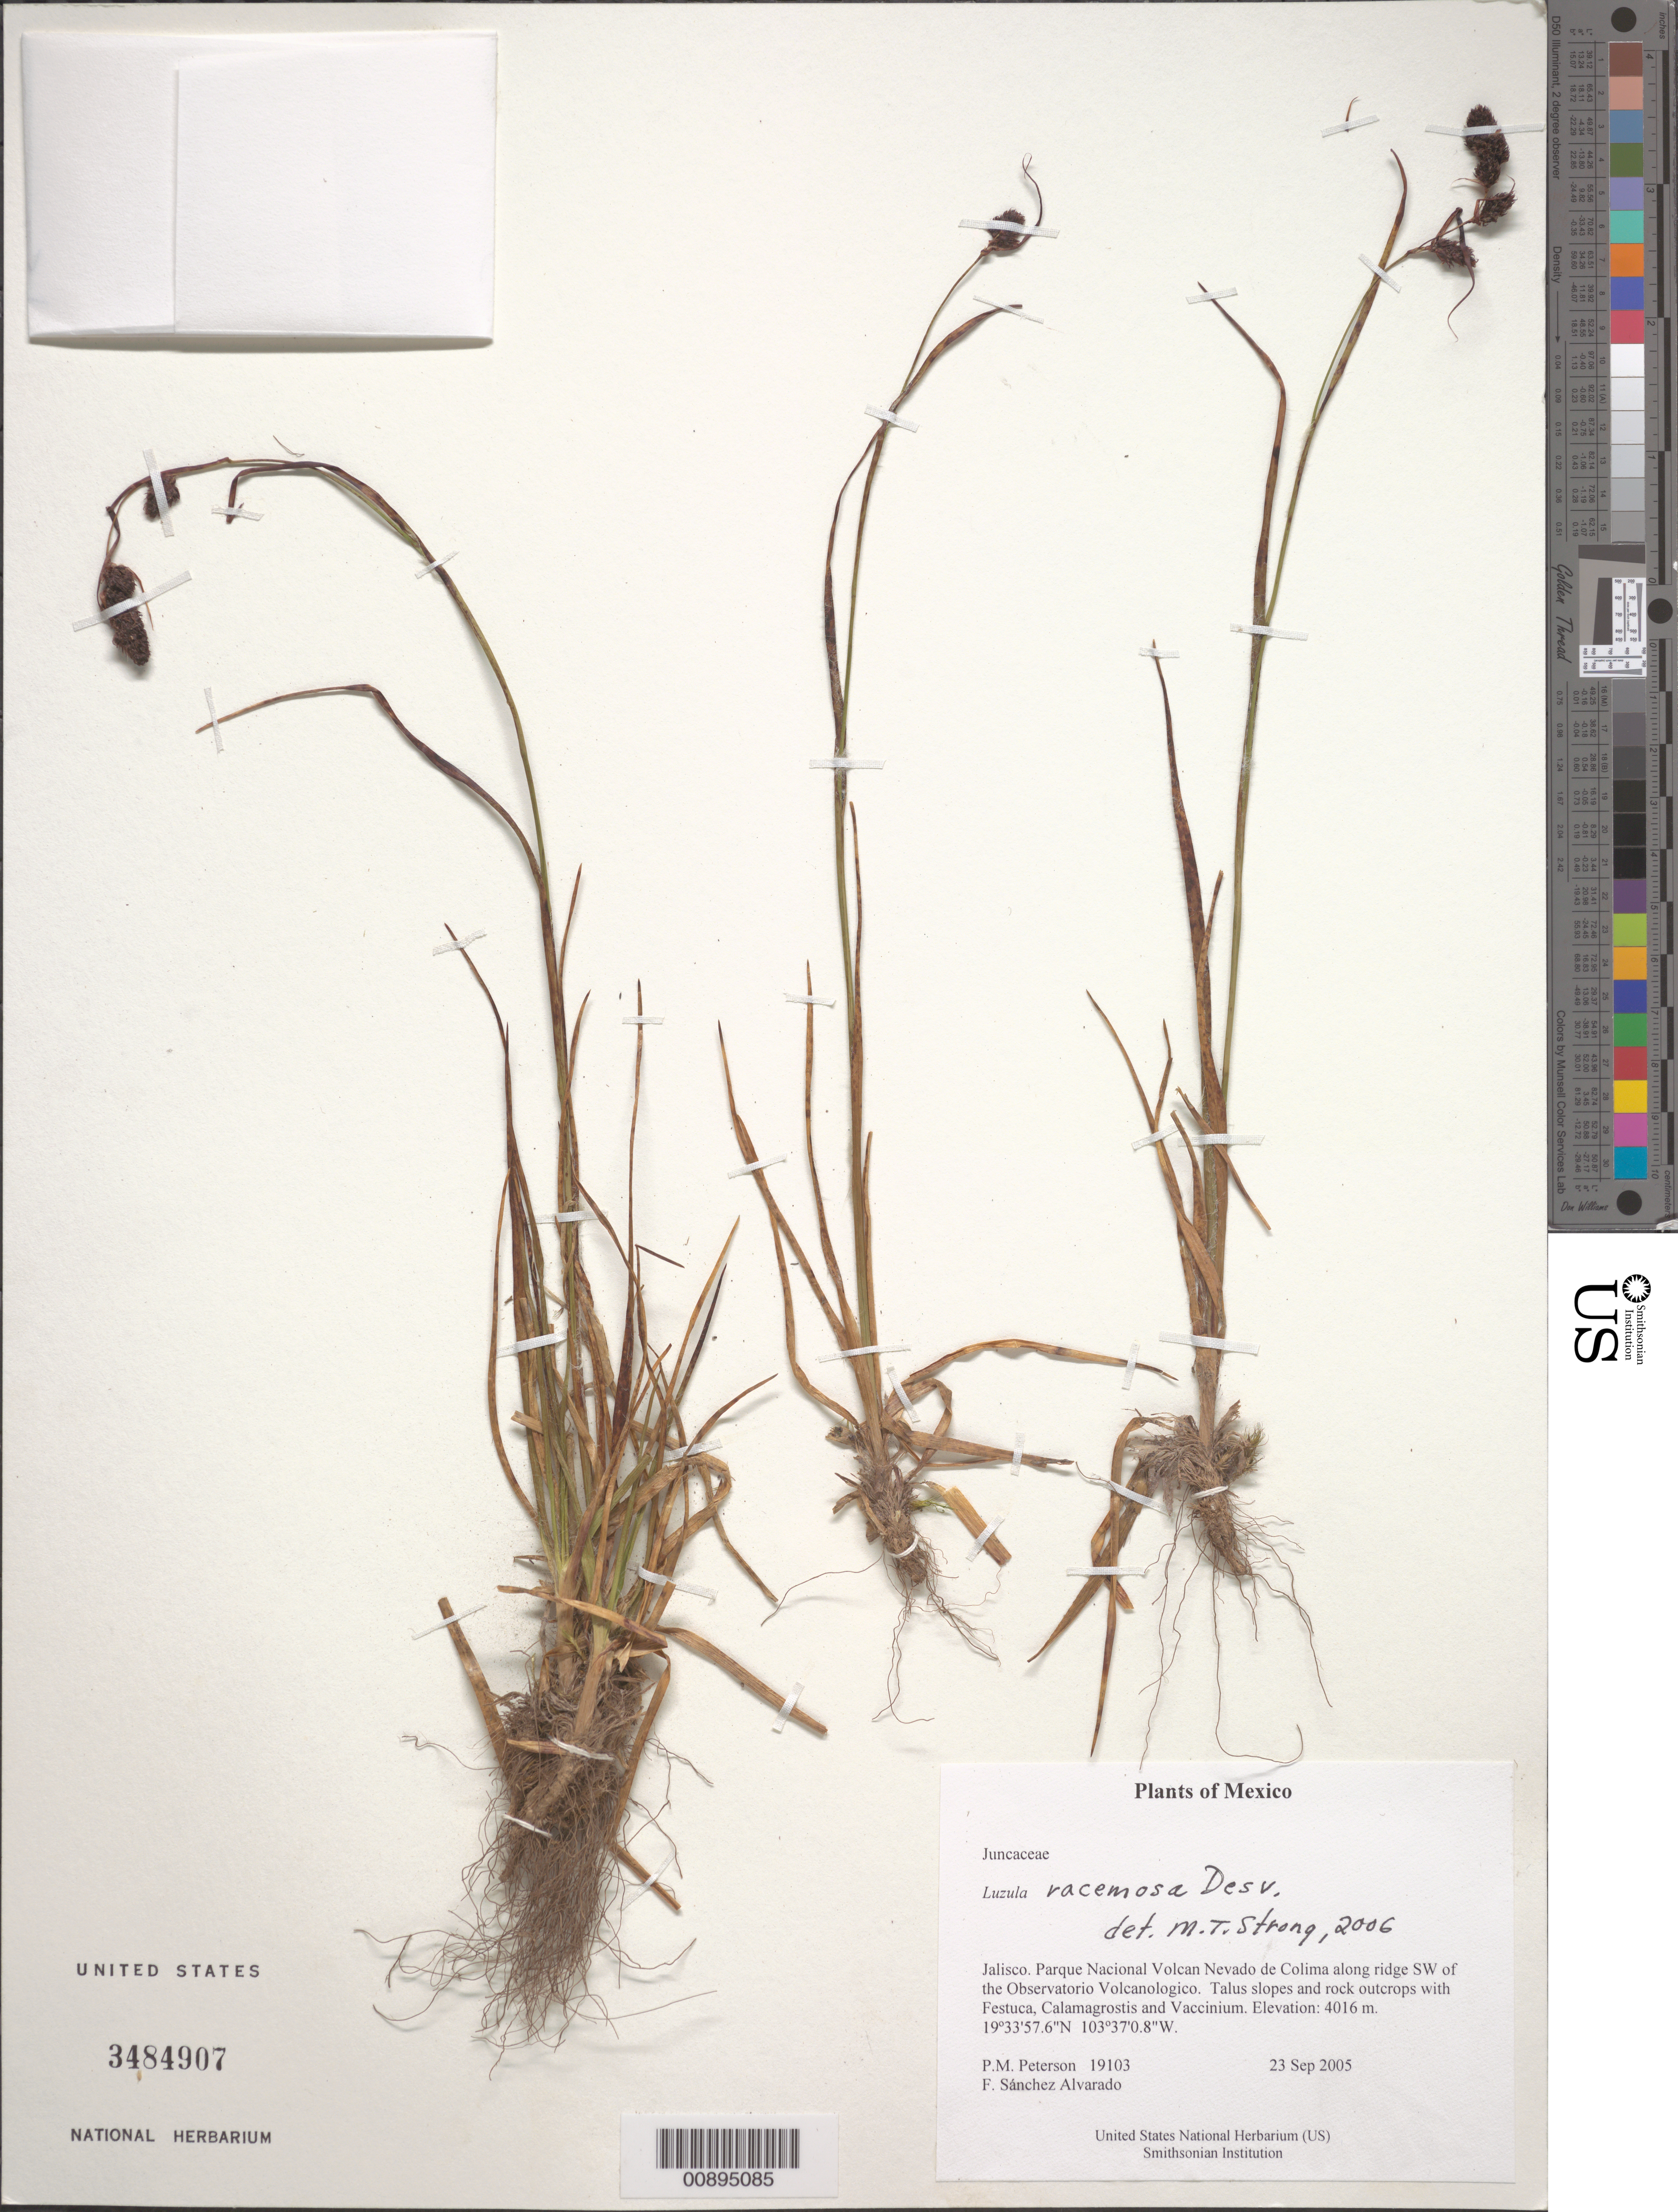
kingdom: Plantae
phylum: Tracheophyta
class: Liliopsida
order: Poales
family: Juncaceae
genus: Luzula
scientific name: Luzula racemosa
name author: Desv.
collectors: P. M. Peterson & F. Sánchez Alvarado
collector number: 19103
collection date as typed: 23 Sep 2005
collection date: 2005-09-23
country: Mexico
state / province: Jalisco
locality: Parque Nacional Volcan Nevado de Colima along ridge SW of the Observatorio Volcanologico. Talus slopes and rock outcrops with Festuca, Calamagrostis and Vaccinium.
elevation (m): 4016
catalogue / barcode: US 3484907